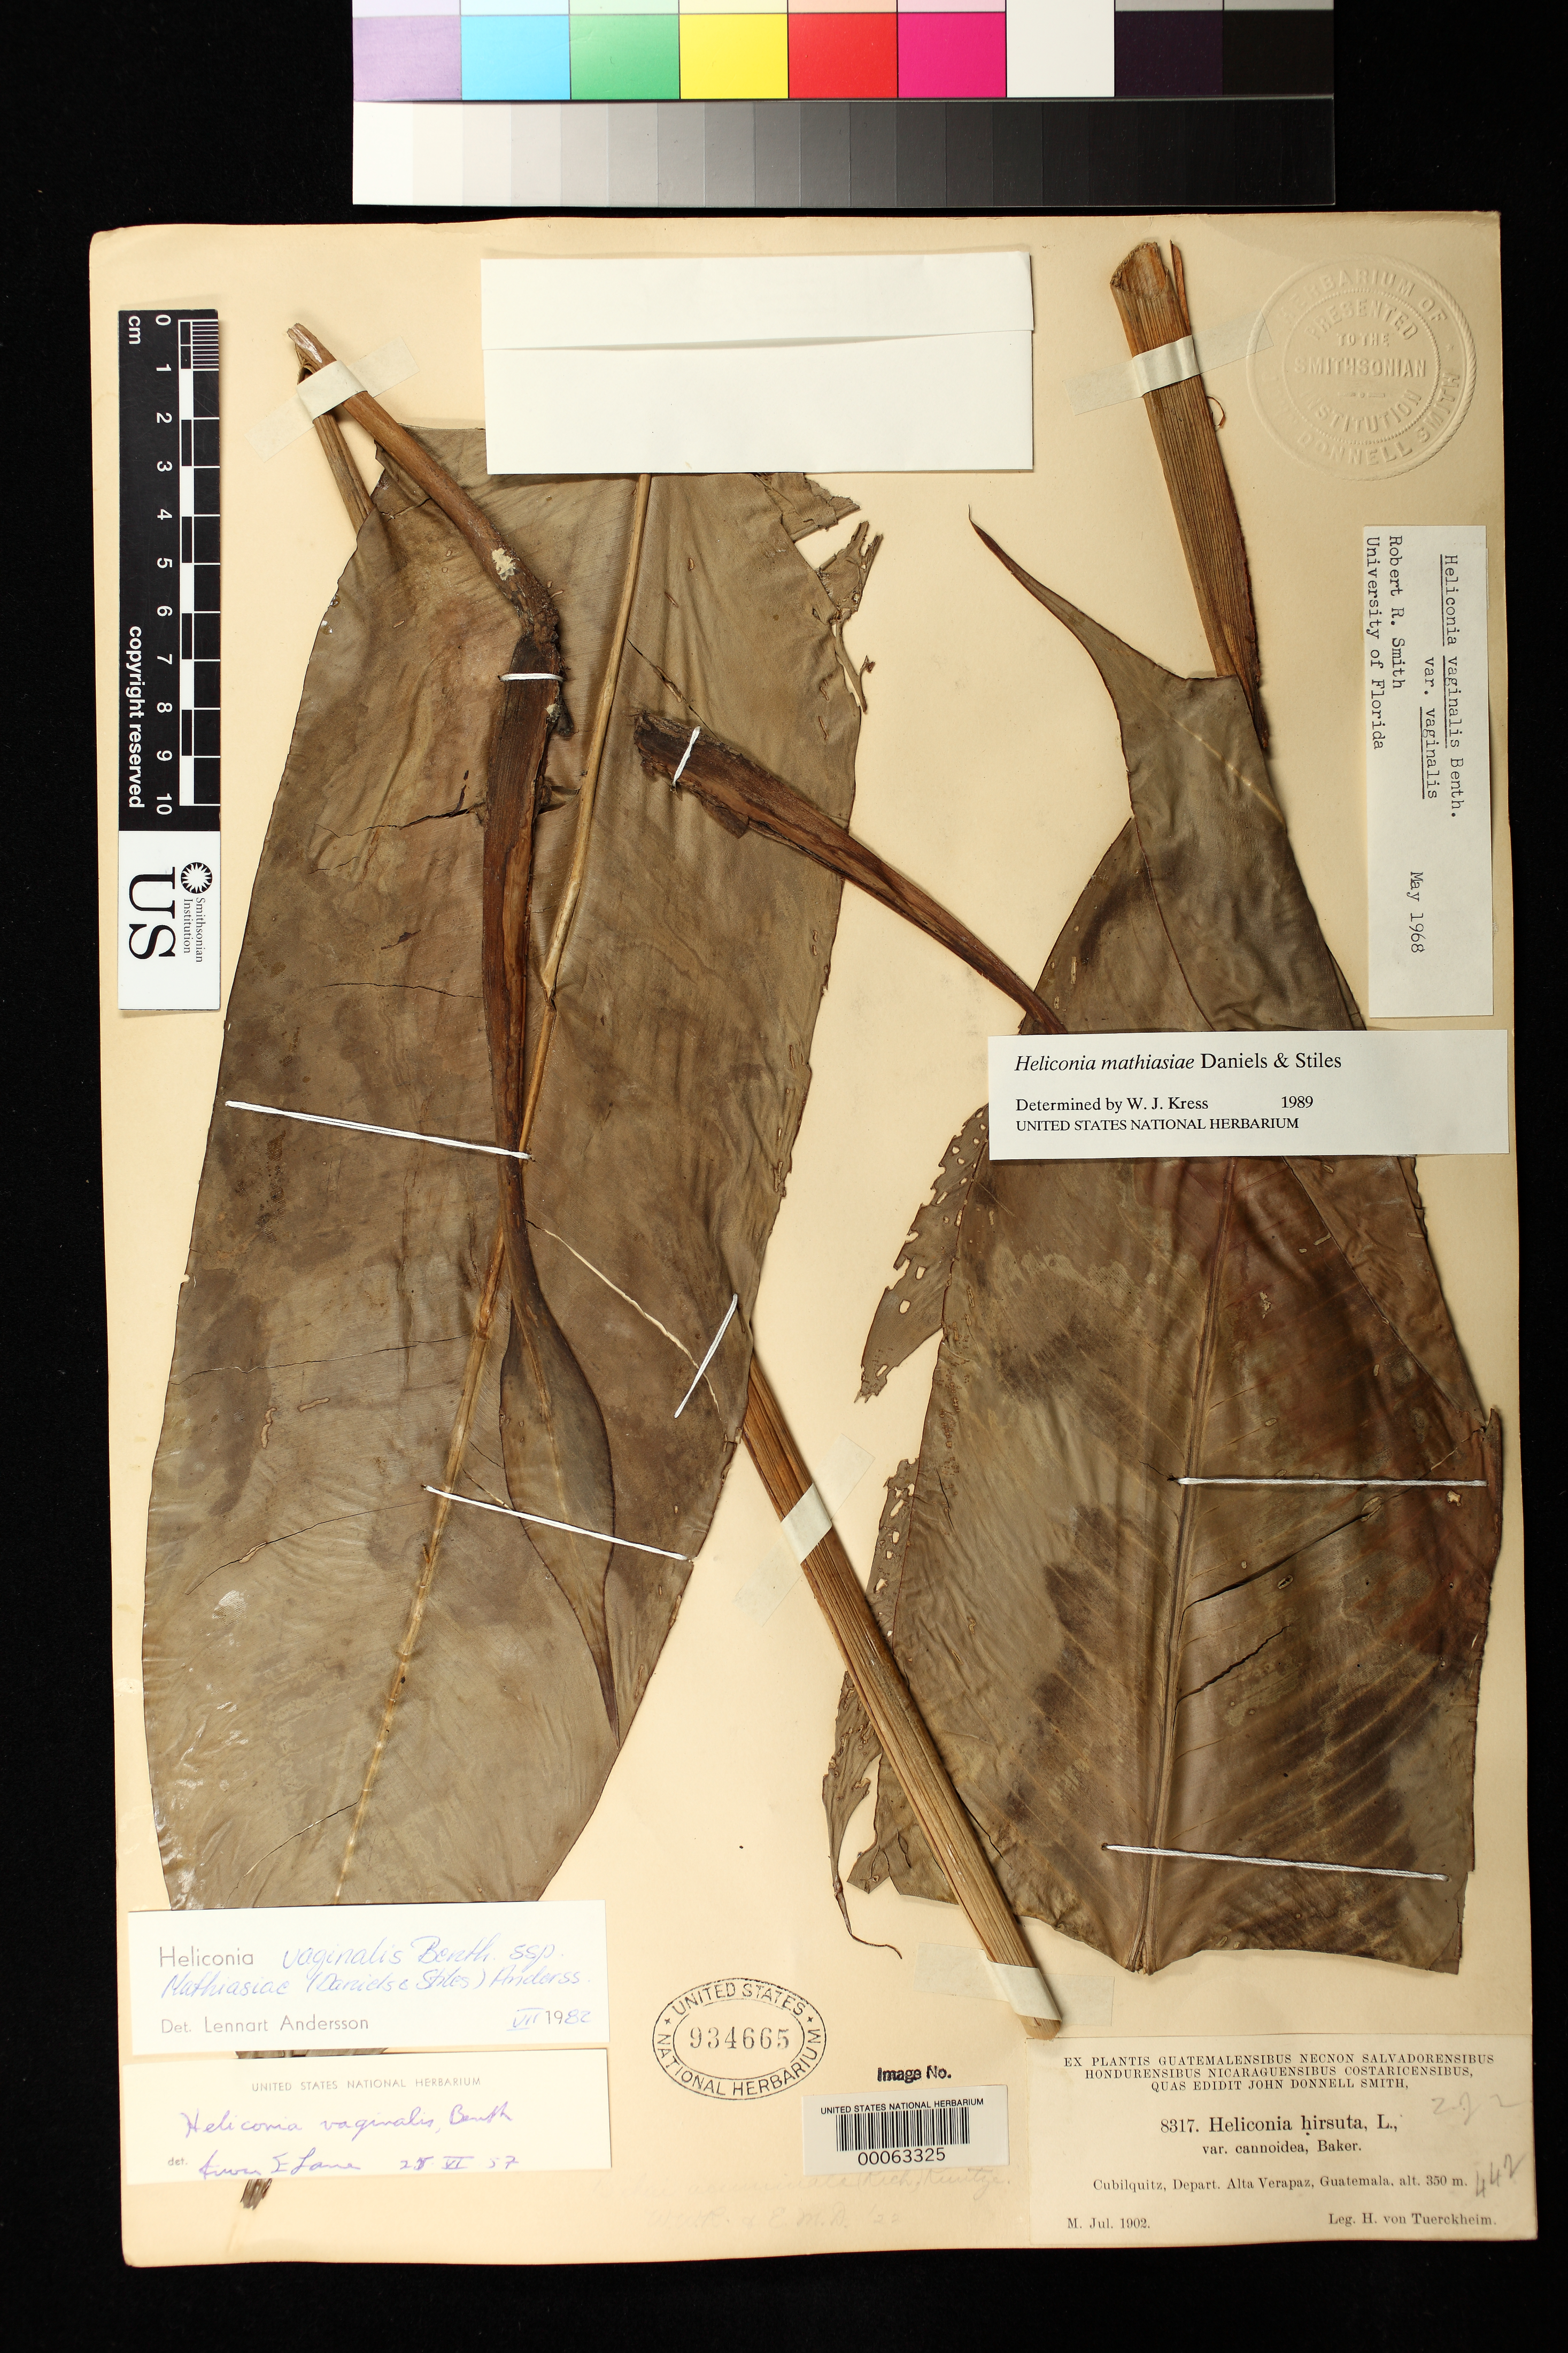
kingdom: Plantae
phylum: Tracheophyta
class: Liliopsida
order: Zingiberales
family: Heliconiaceae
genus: Heliconia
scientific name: Heliconia mathiasiae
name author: G.S. Daniels & F.G. Stiles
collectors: H. von Türckheim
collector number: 8317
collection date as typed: Jul 1902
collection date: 1902-07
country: Guatemala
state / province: Alta Verapaz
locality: Cubilquitz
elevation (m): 350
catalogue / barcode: US 934665